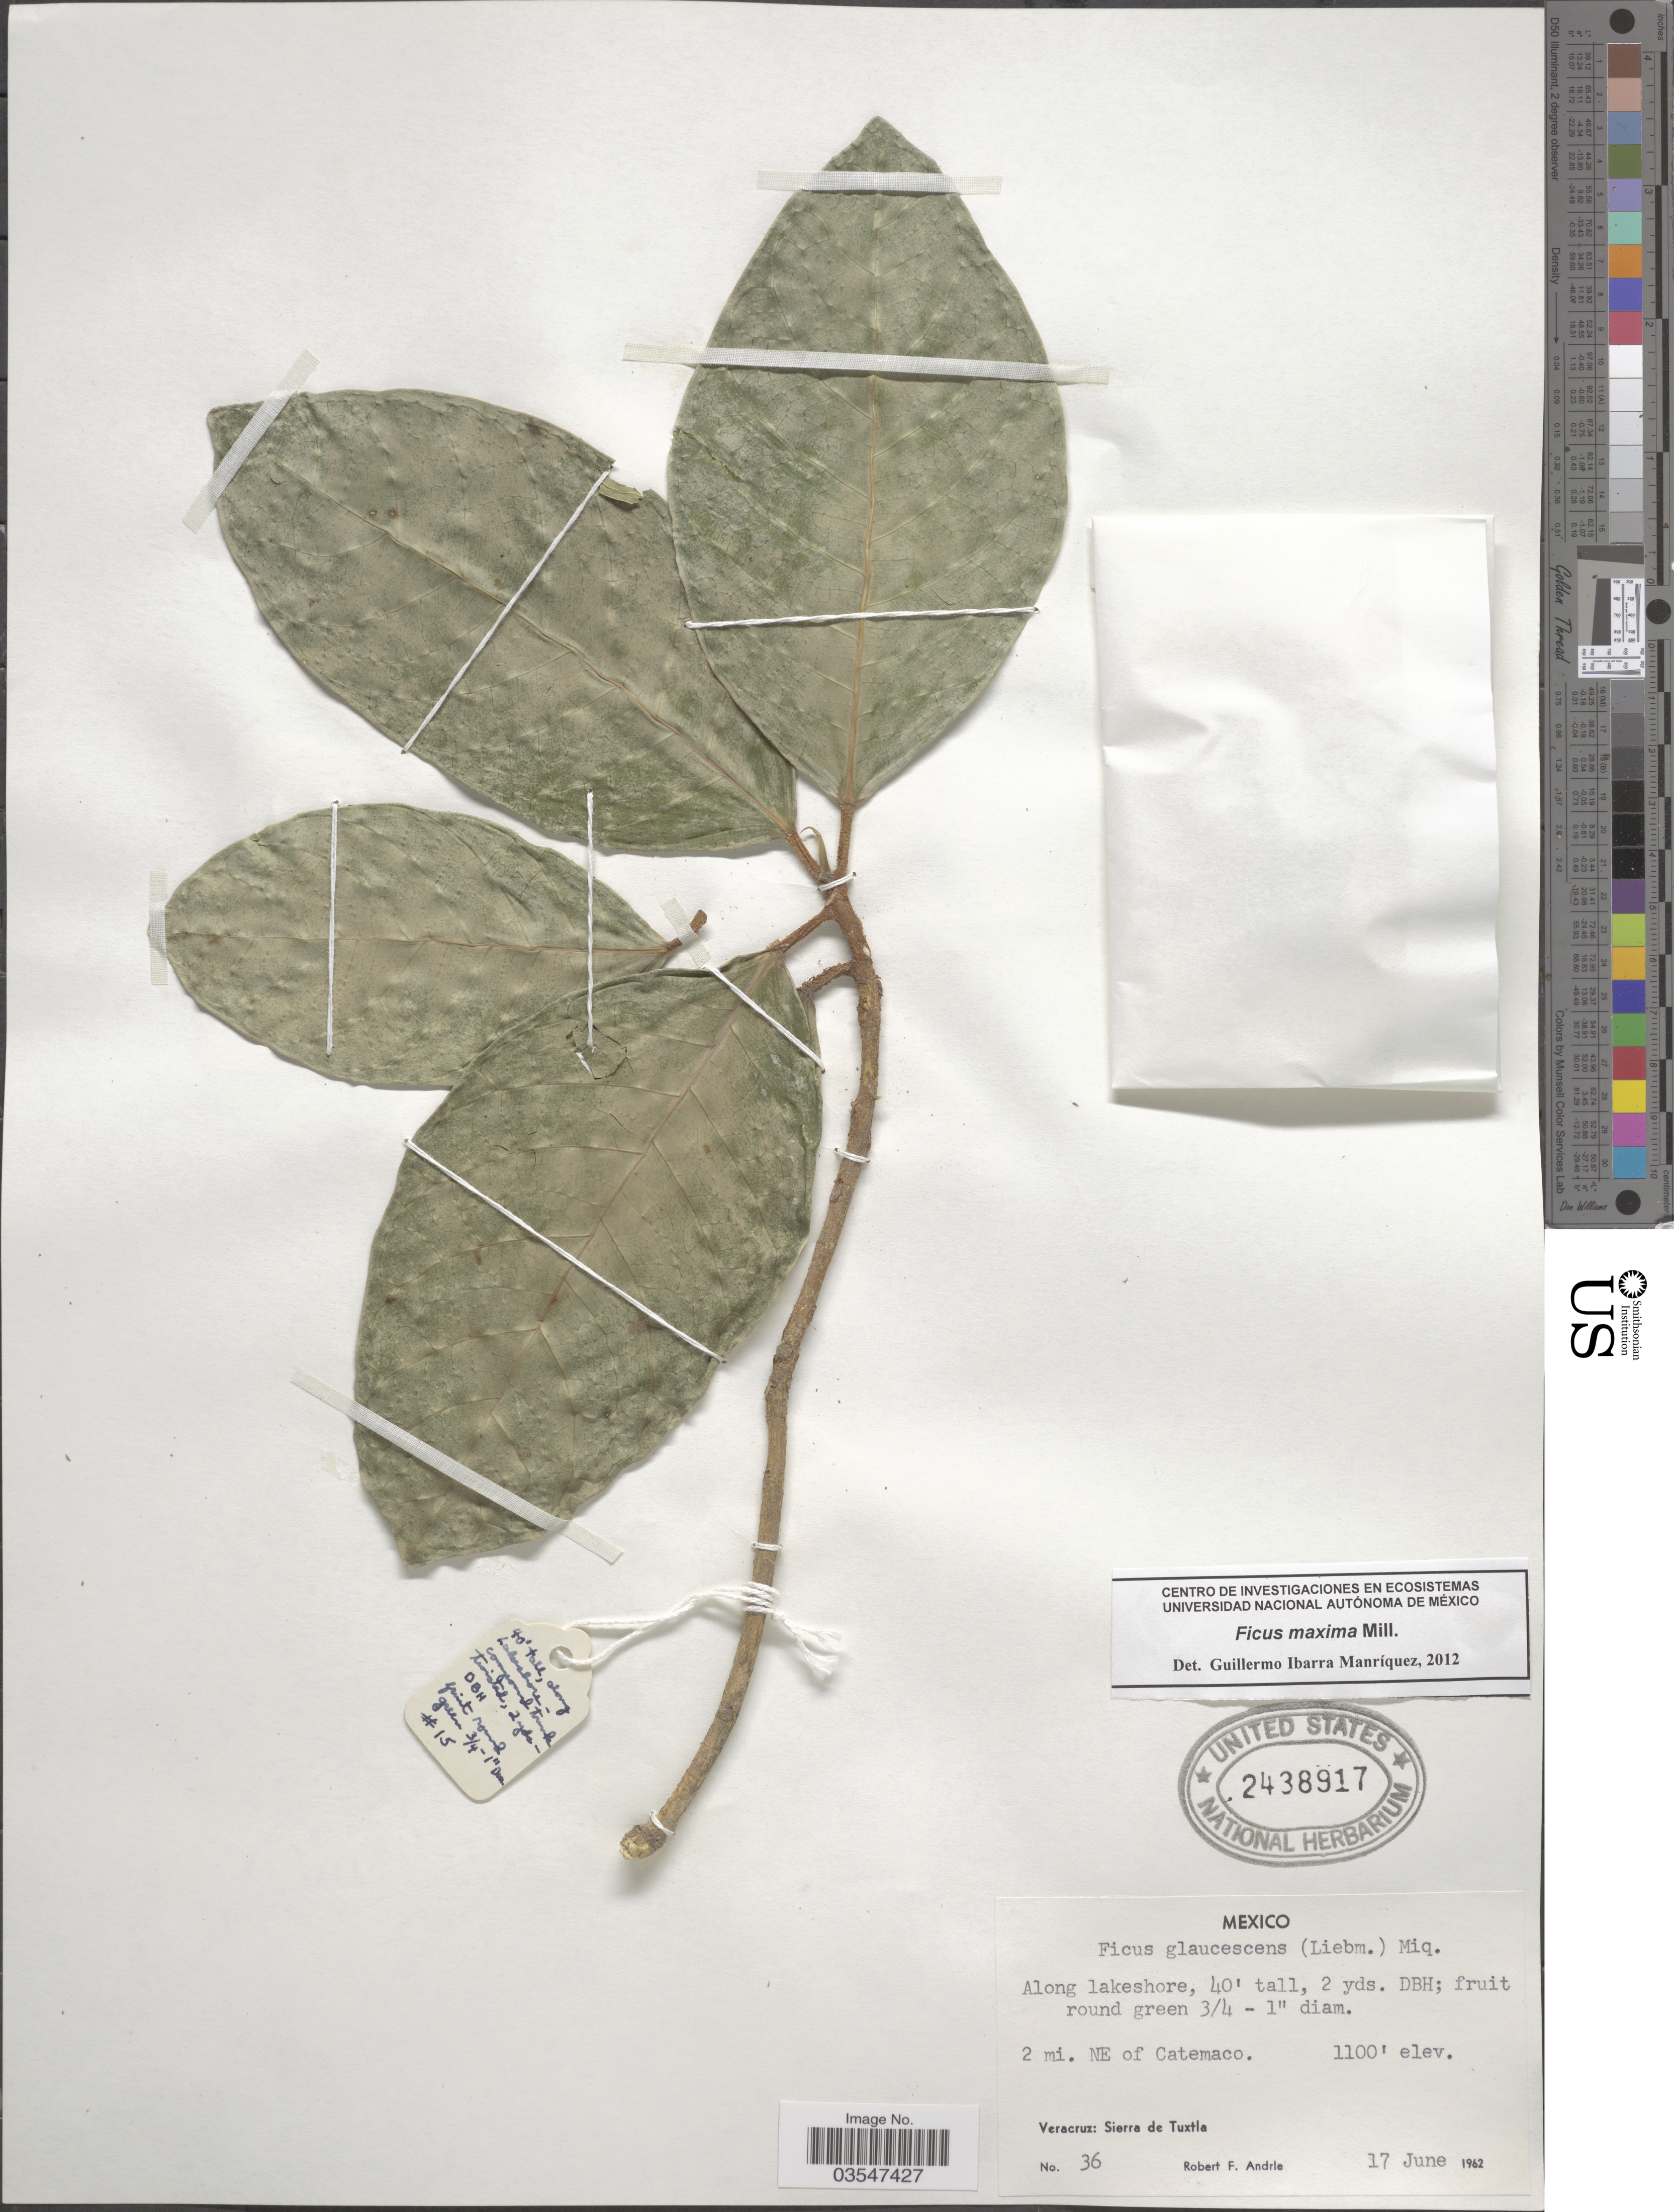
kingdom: Plantae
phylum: Tracheophyta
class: Magnoliopsida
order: Rosales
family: Moraceae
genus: Ficus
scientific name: Ficus maxima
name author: Mill.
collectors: R. Andrle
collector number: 36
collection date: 1962-06-17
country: Mexico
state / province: Veracruz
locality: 2 mi. NE of Catemaco. Veracruz: Sierra de Tuxtla.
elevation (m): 335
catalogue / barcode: US 2438917